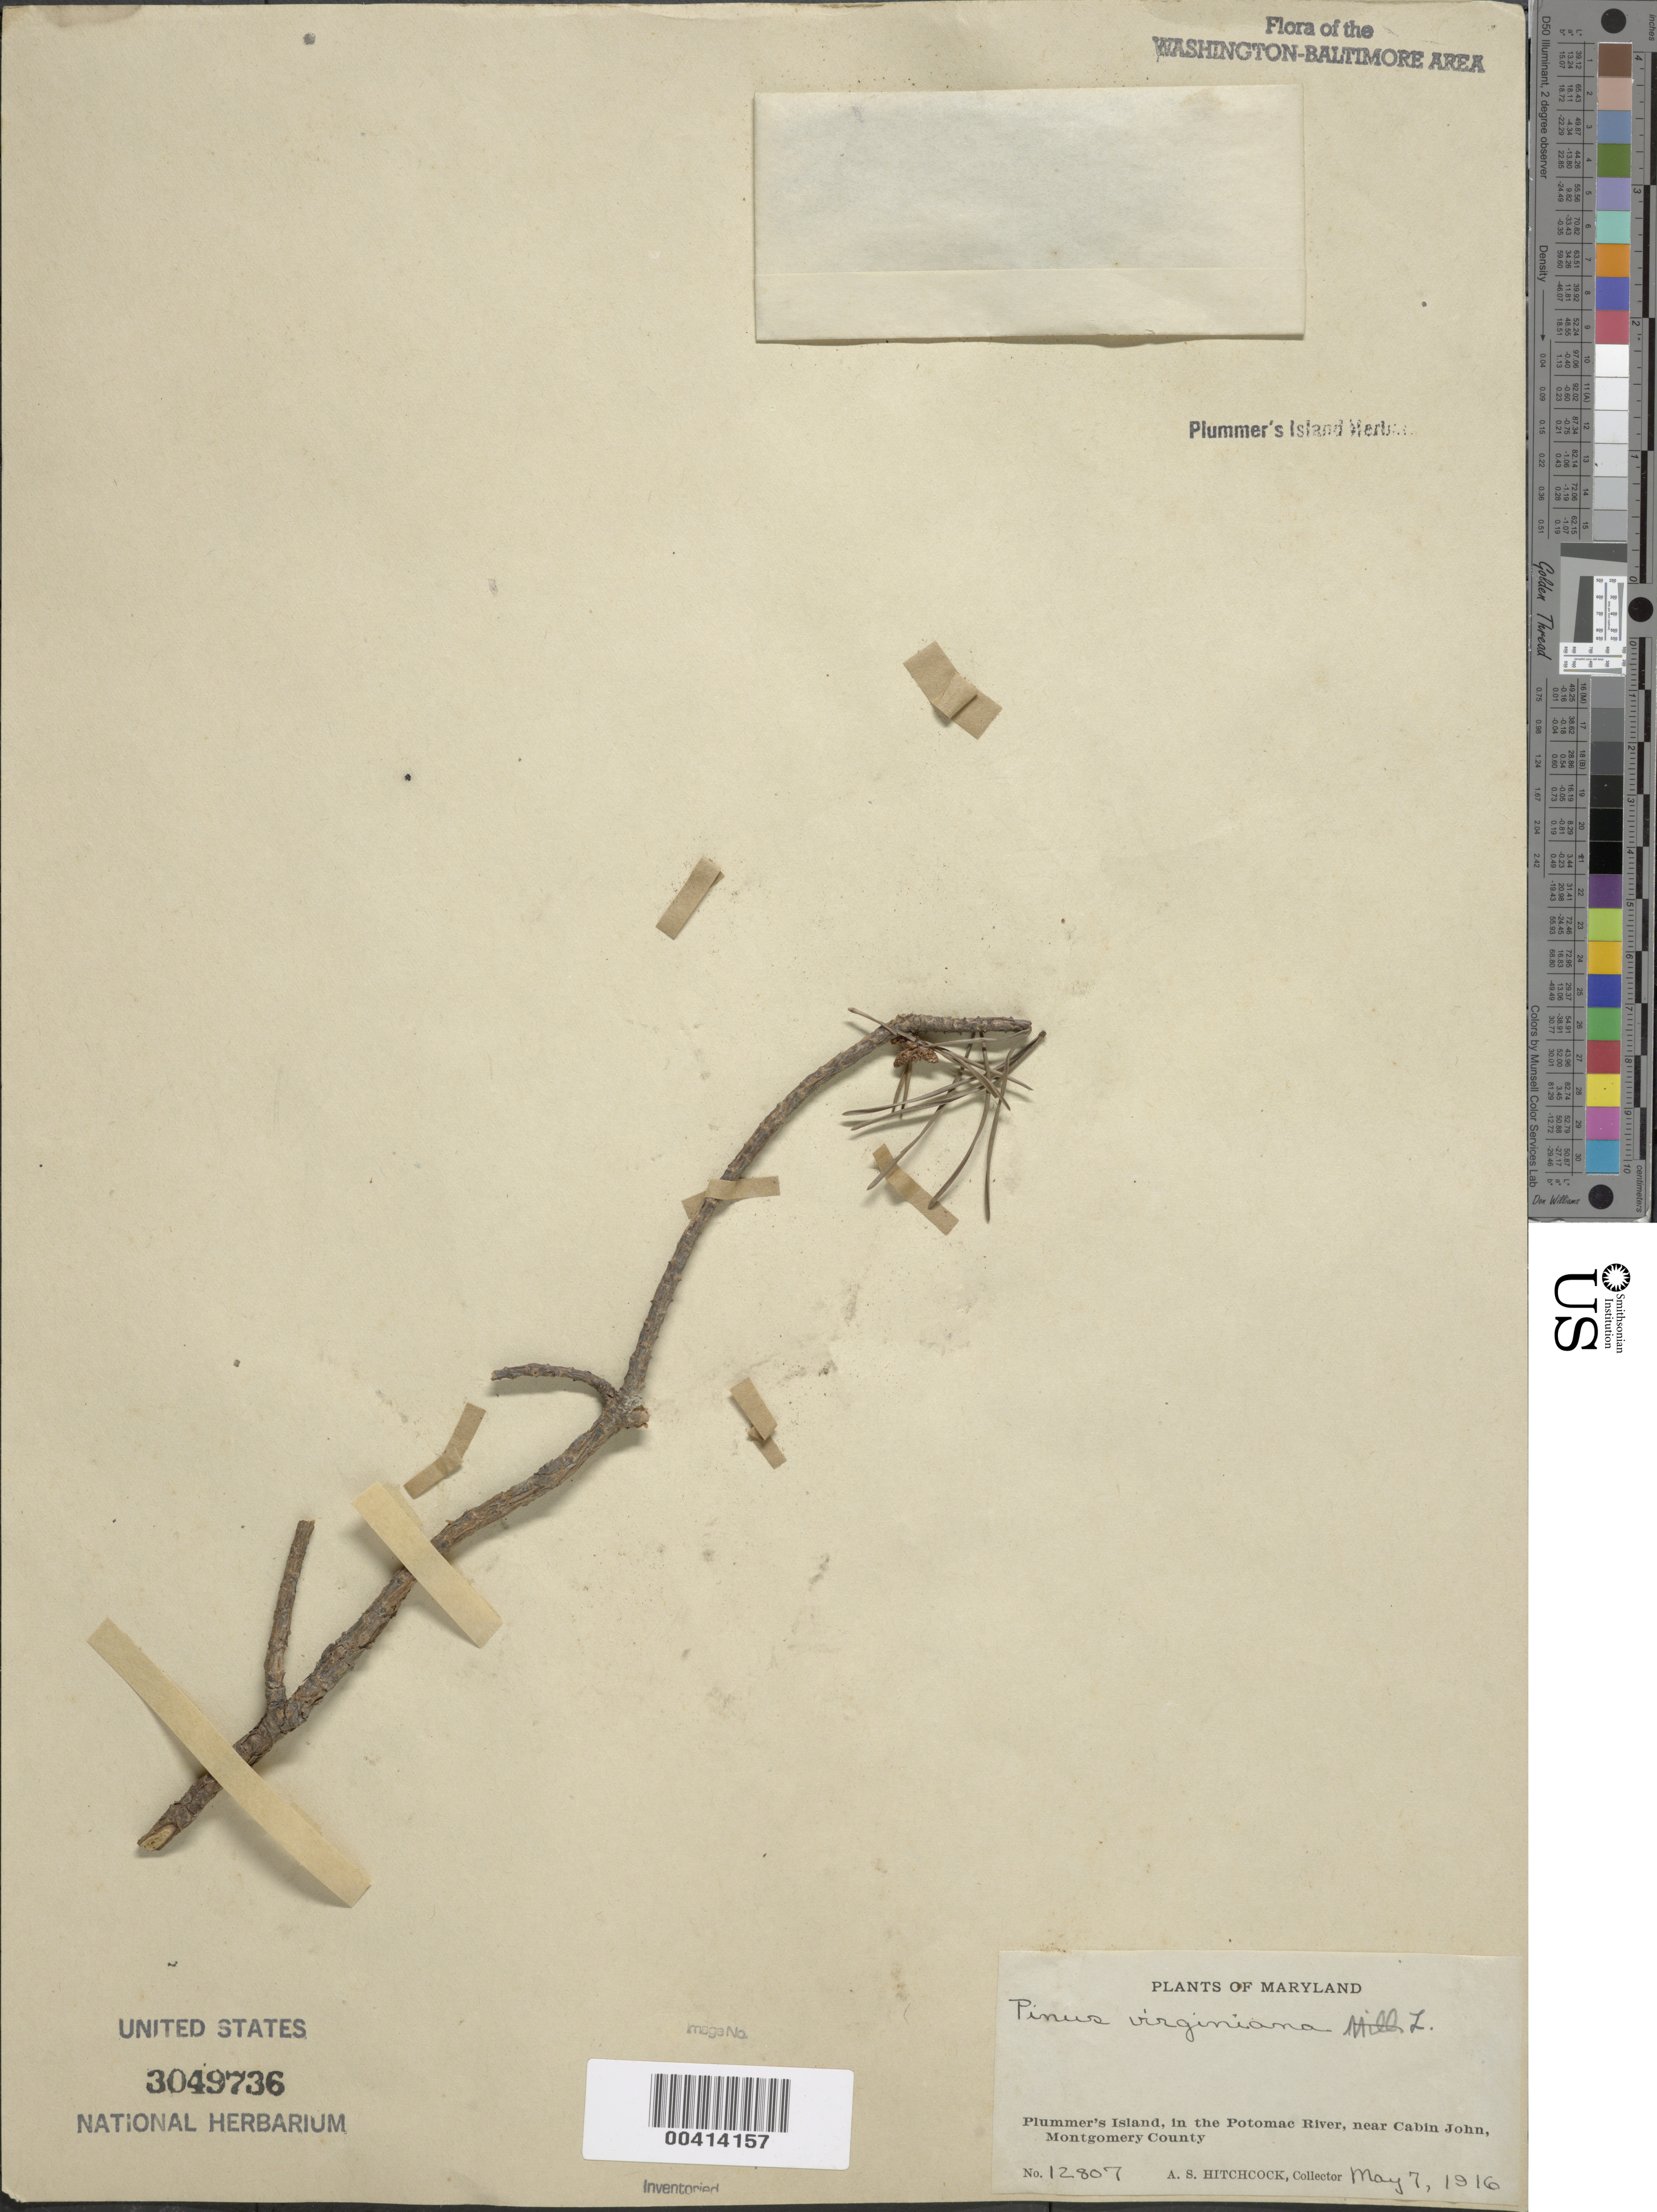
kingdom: Plantae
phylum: Tracheophyta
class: Pinopsida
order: Pinales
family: Pinaceae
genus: Pinus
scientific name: Pinus virginiana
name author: Mill.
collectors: A. S. Hitchcock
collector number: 12807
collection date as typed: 07 May 1916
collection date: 1916-05-07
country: United States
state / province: Maryland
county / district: Montgomery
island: Plummers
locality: Plummer's Island; rock outcrop channel near west end C. & O. Canal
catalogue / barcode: US 3049736